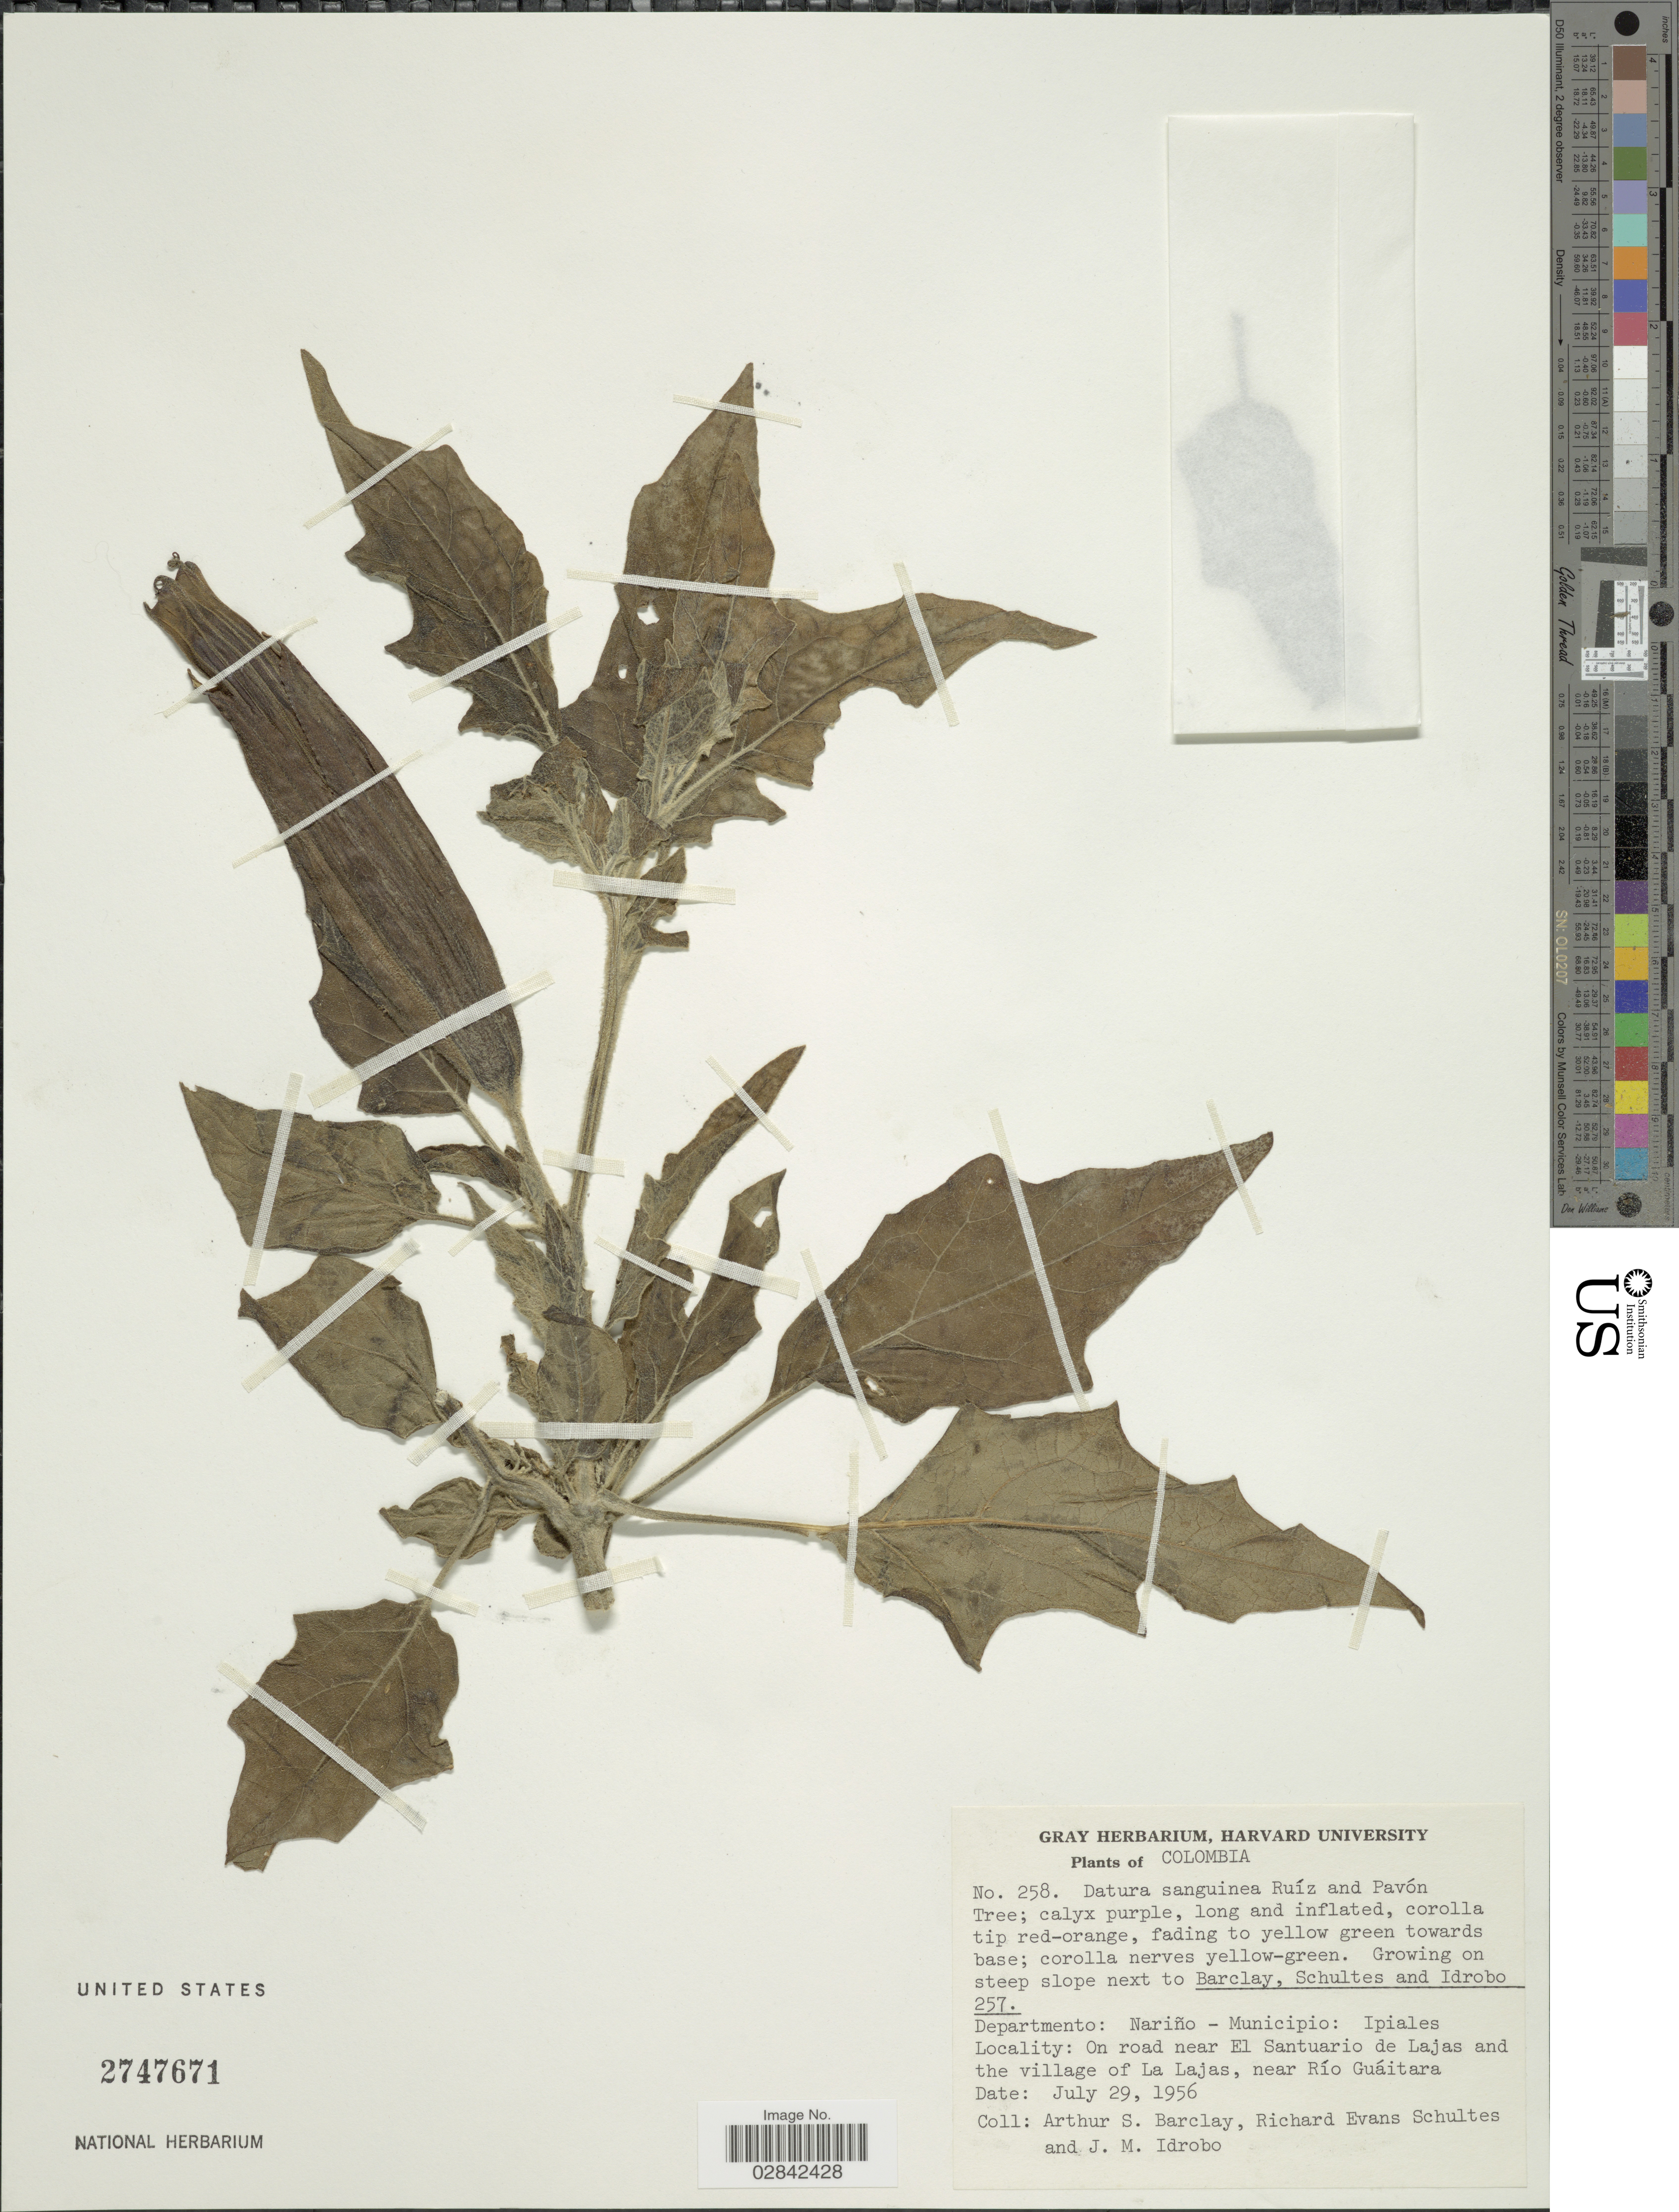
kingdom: Plantae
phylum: Tracheophyta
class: Magnoliopsida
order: Solanales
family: Solanaceae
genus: Brugmansia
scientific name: Brugmansia sanguinea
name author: (Ruiz & Pav.) D. Don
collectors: A. S. Barclay, R. E. Schultes & J. M. Idrobo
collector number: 258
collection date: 1956-07-29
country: Colombia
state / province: Nariño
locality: Departmento: Nariño - Municipio: Ipiales. On road near El Santuario de Lajas and the village of La Lajas, near Río Guáitara.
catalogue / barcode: US 2747671